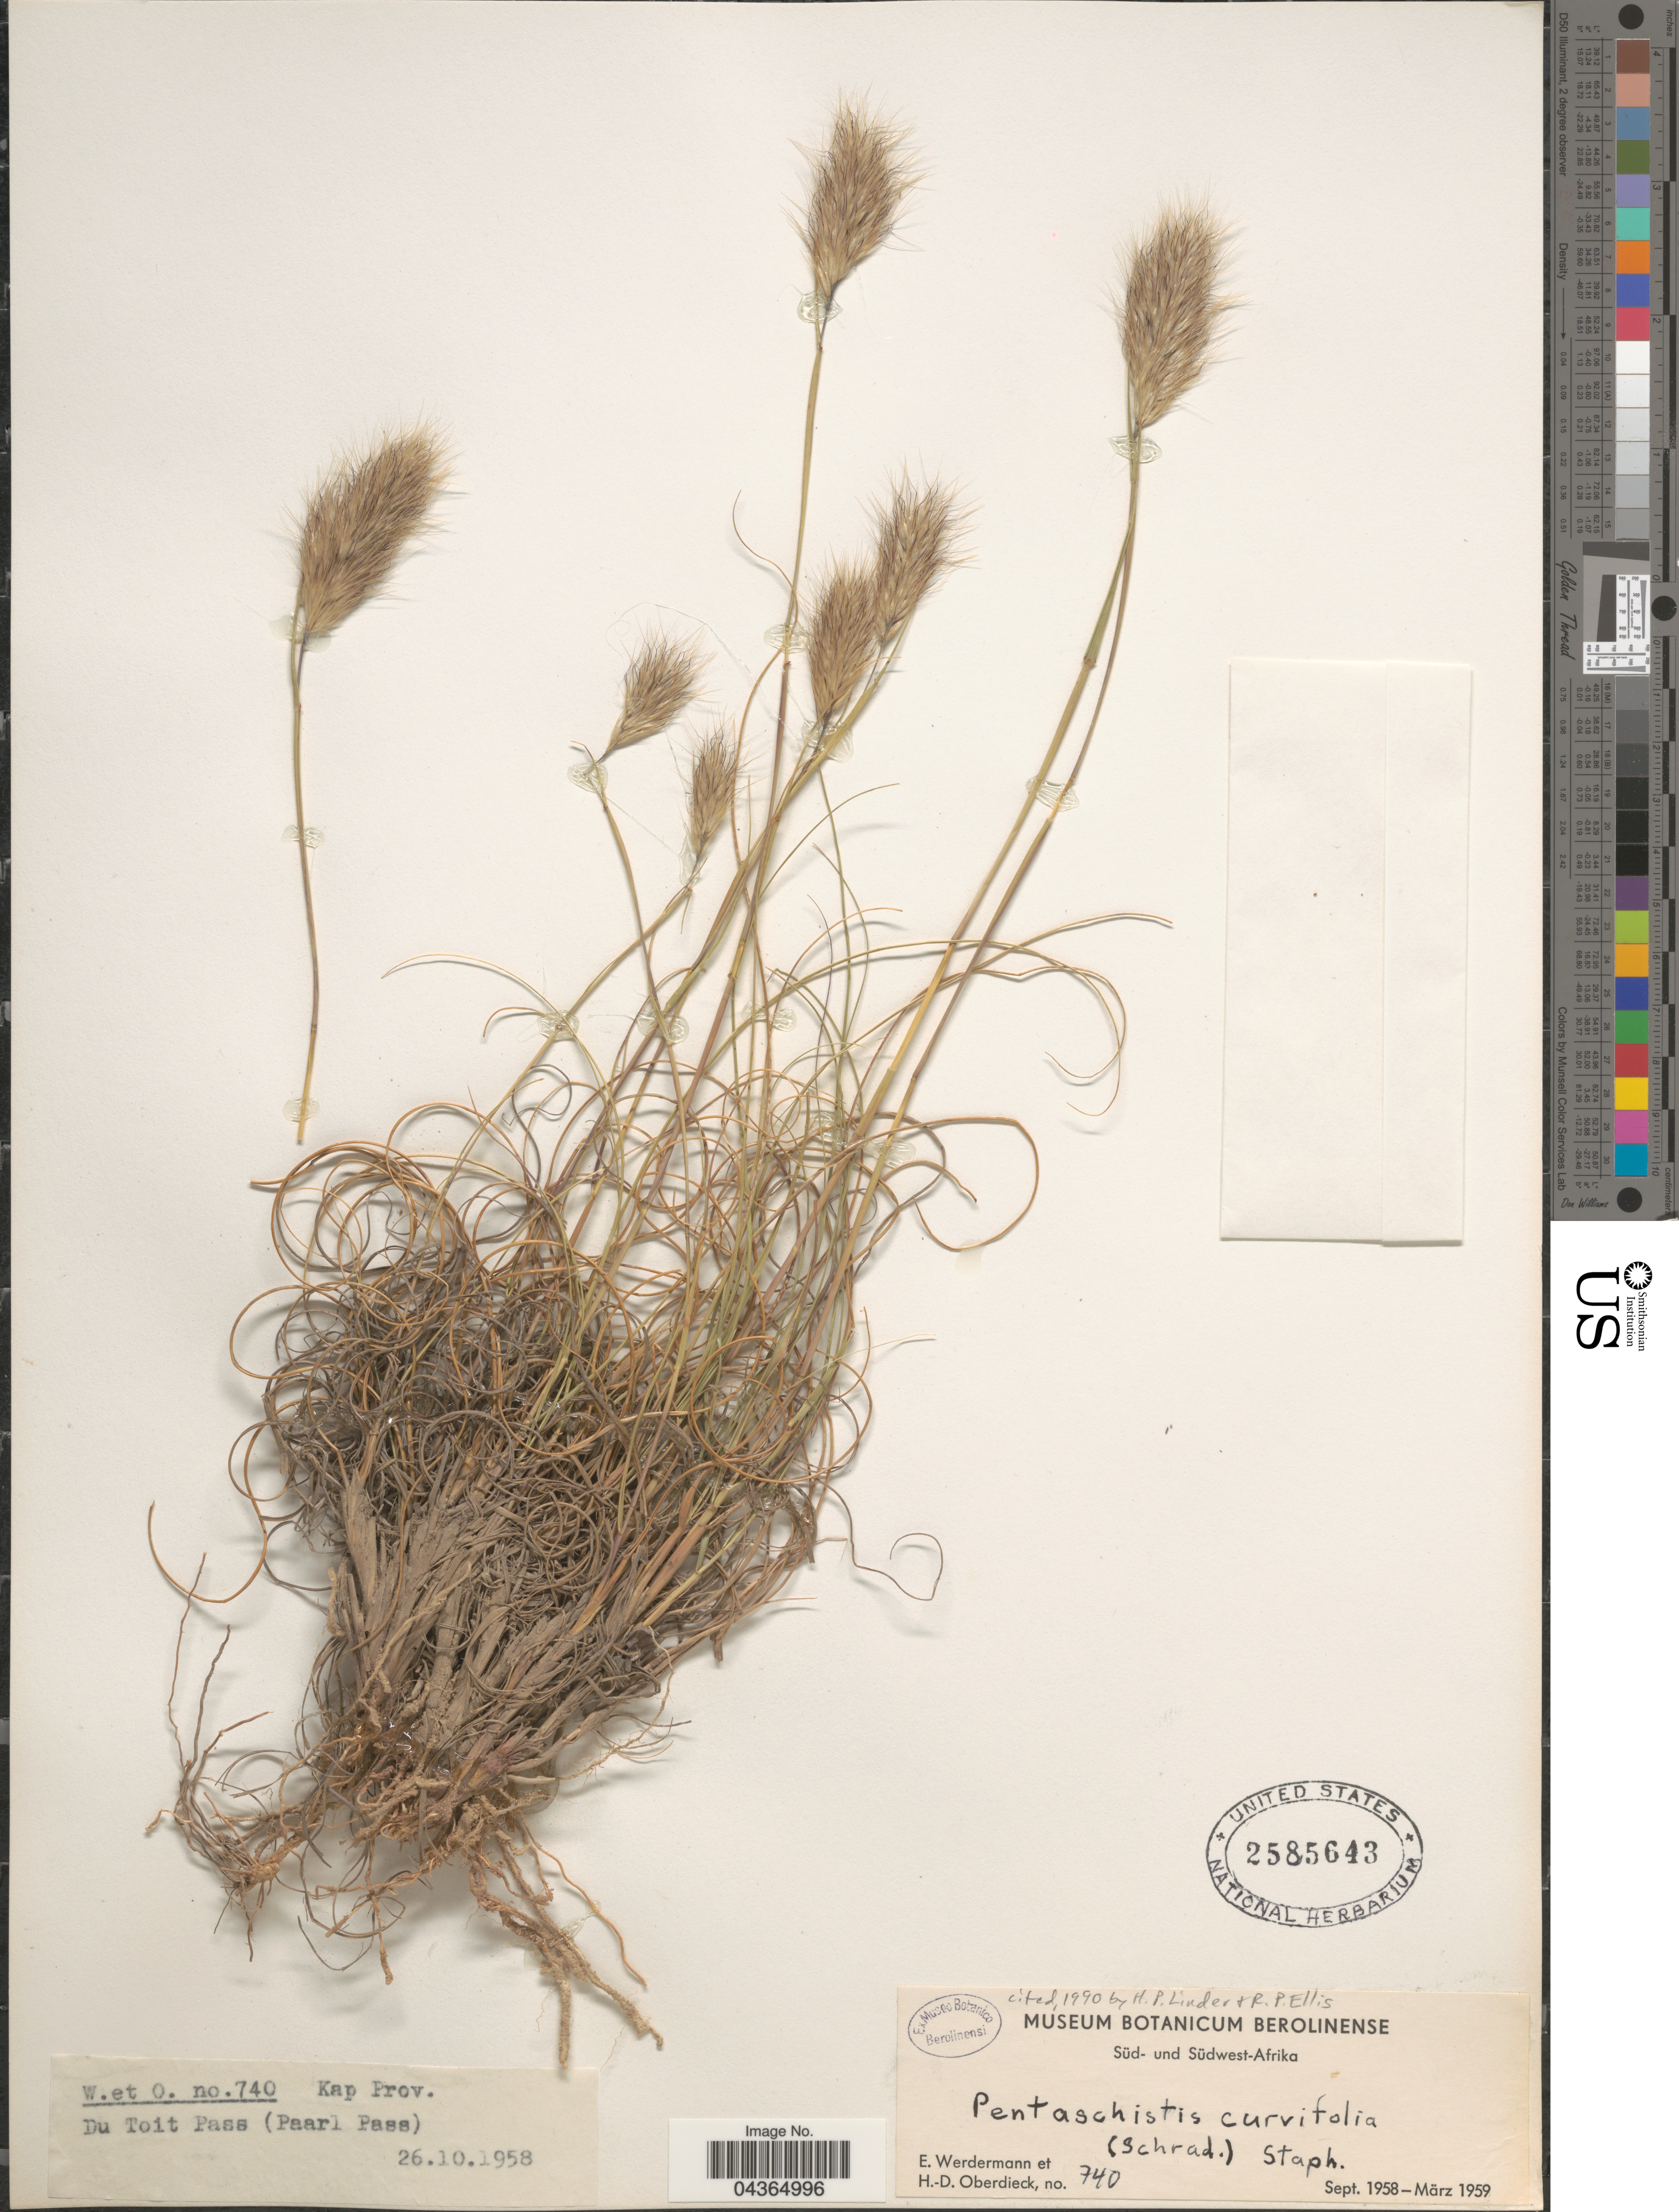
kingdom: Plantae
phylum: Tracheophyta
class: Liliopsida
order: Poales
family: Poaceae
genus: Pentameris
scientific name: Pentameris curvifolia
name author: (Schrad.) Steud.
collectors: E. Werdermann & H. Oberdieck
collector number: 740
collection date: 1958-10-26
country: South Africa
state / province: Western Cape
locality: Kap Prov. Du Toit Pass (Paarl Pass).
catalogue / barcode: US 2585643